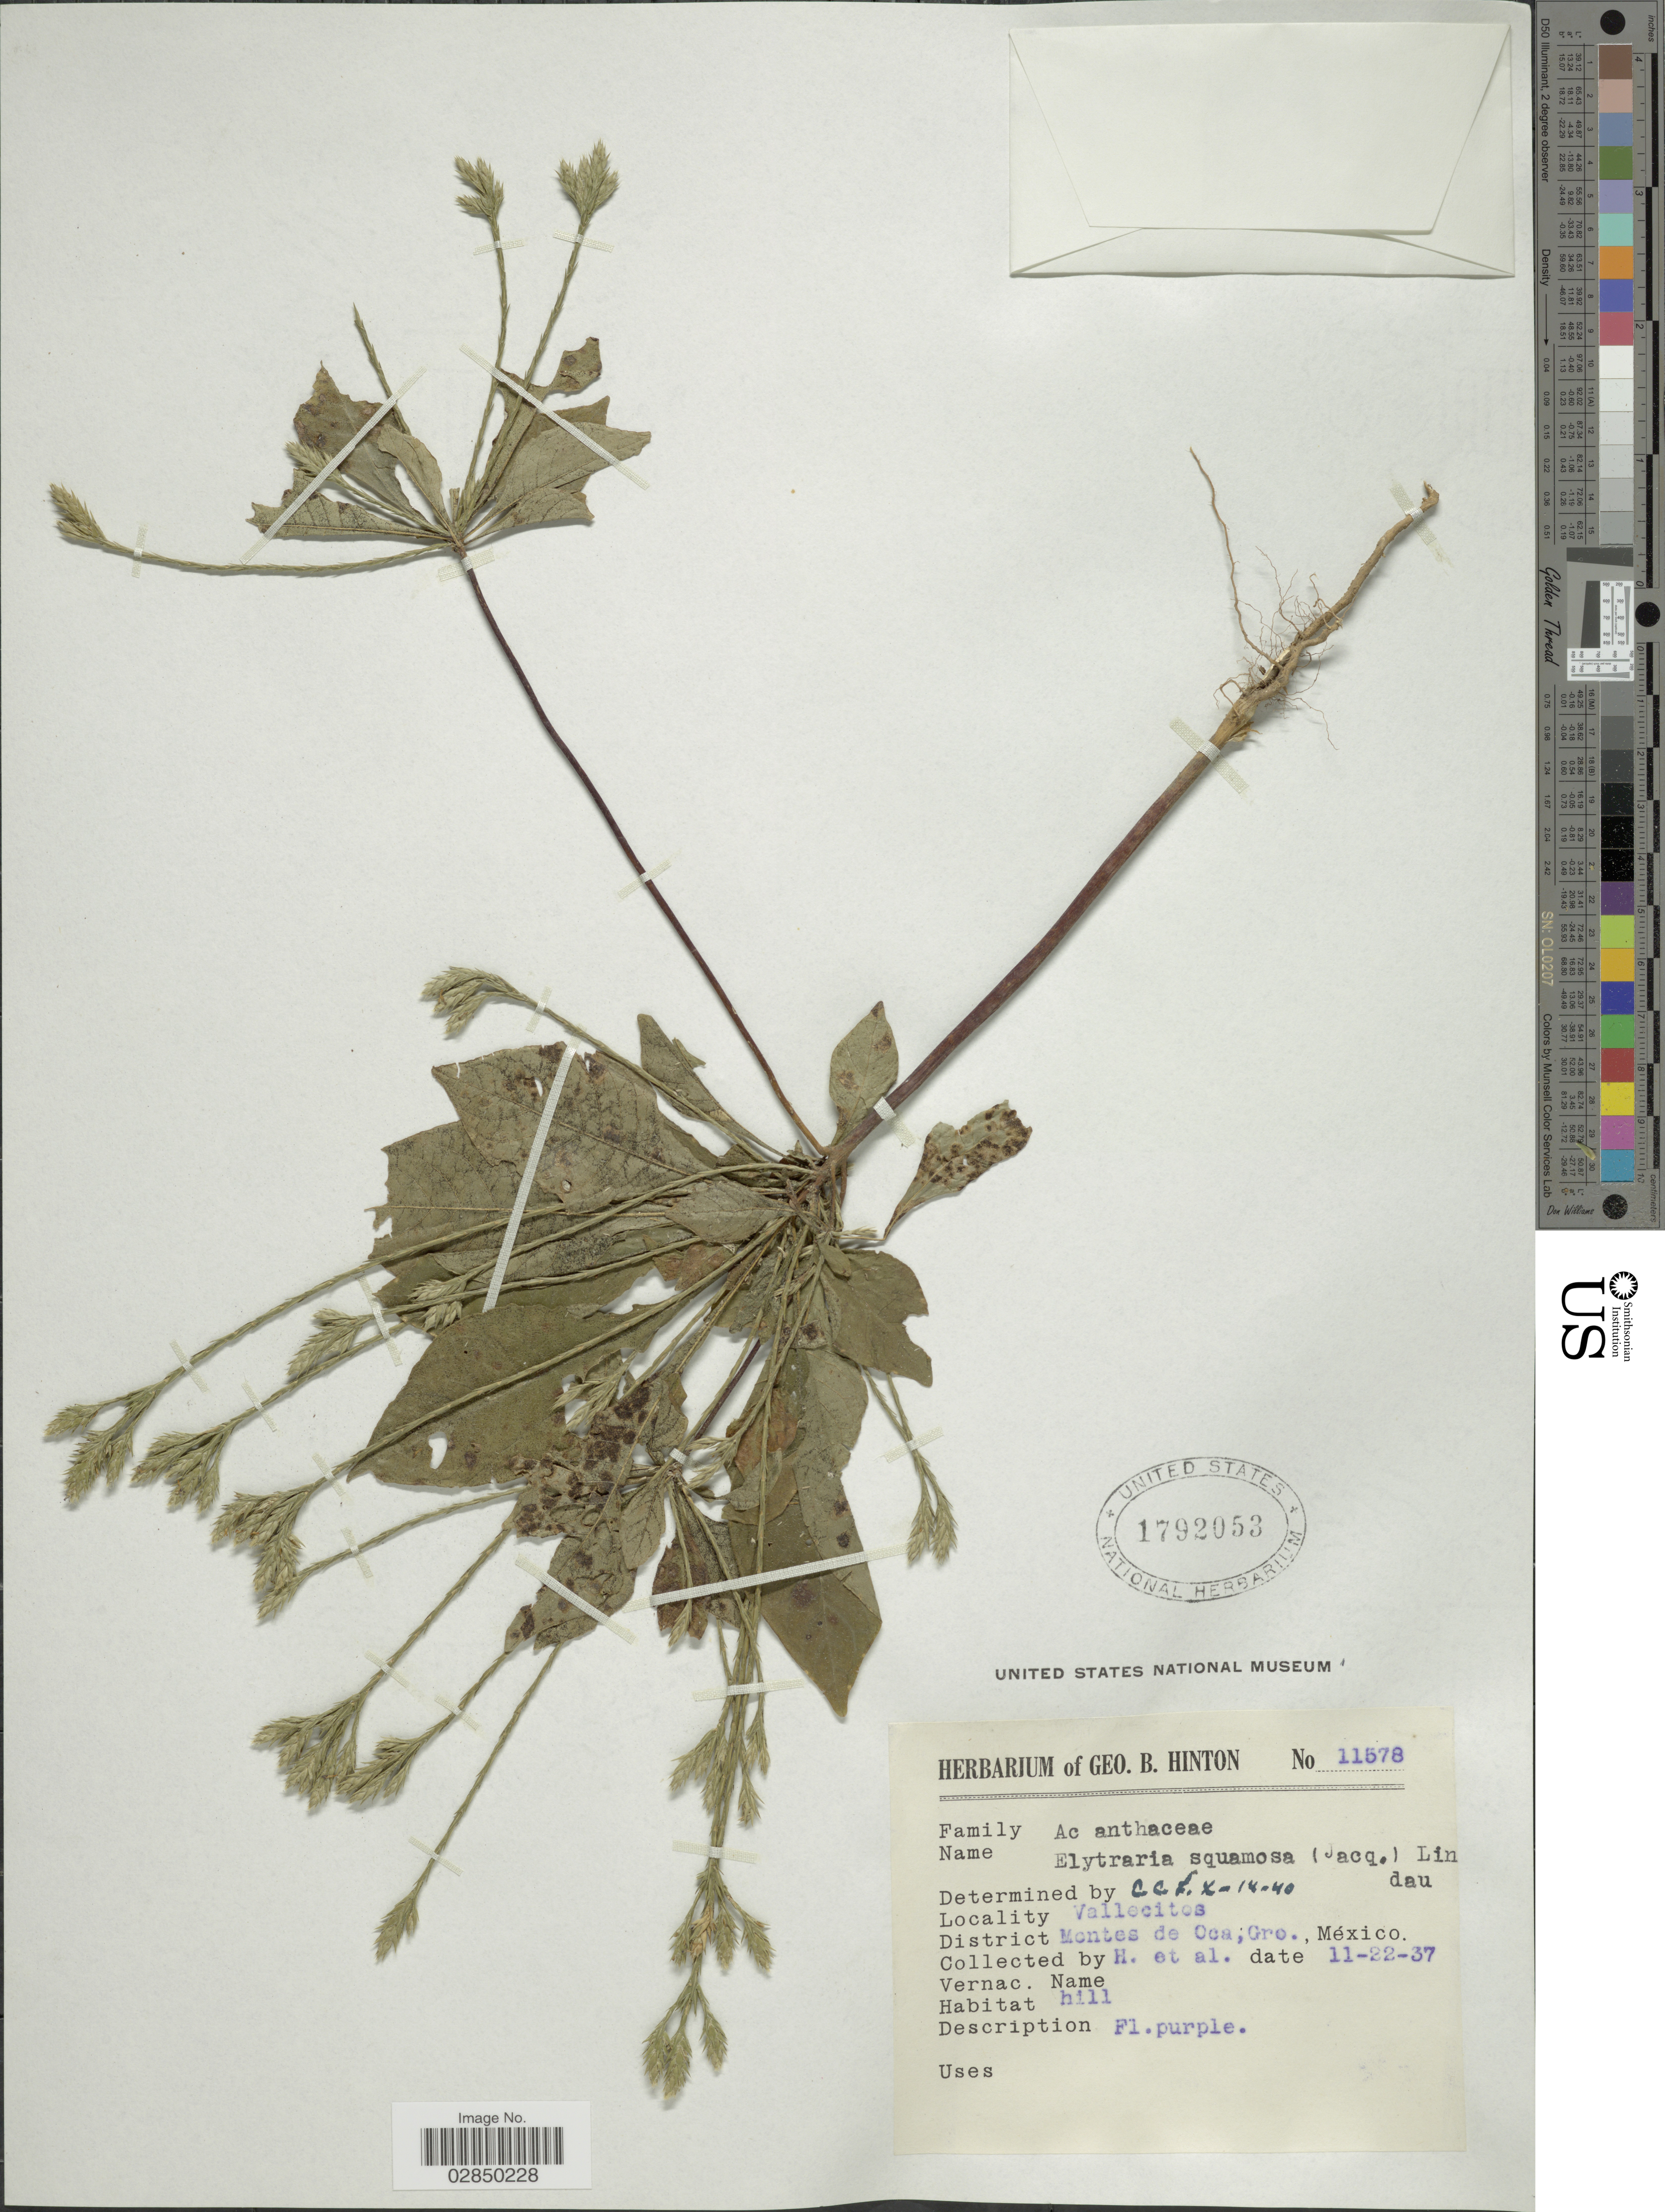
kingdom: Plantae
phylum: Tracheophyta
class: Magnoliopsida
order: Lamiales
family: Acanthaceae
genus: Elytraria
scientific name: Elytraria imbricata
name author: (Vahl) Pers.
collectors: G. B. Hinton & et al.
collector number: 11578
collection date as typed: Transcribed d/m/y: 22/11/37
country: Mexico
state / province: Guerrero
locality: Vallecitos, District Montes de Oca, Gro.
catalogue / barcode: US 1792053